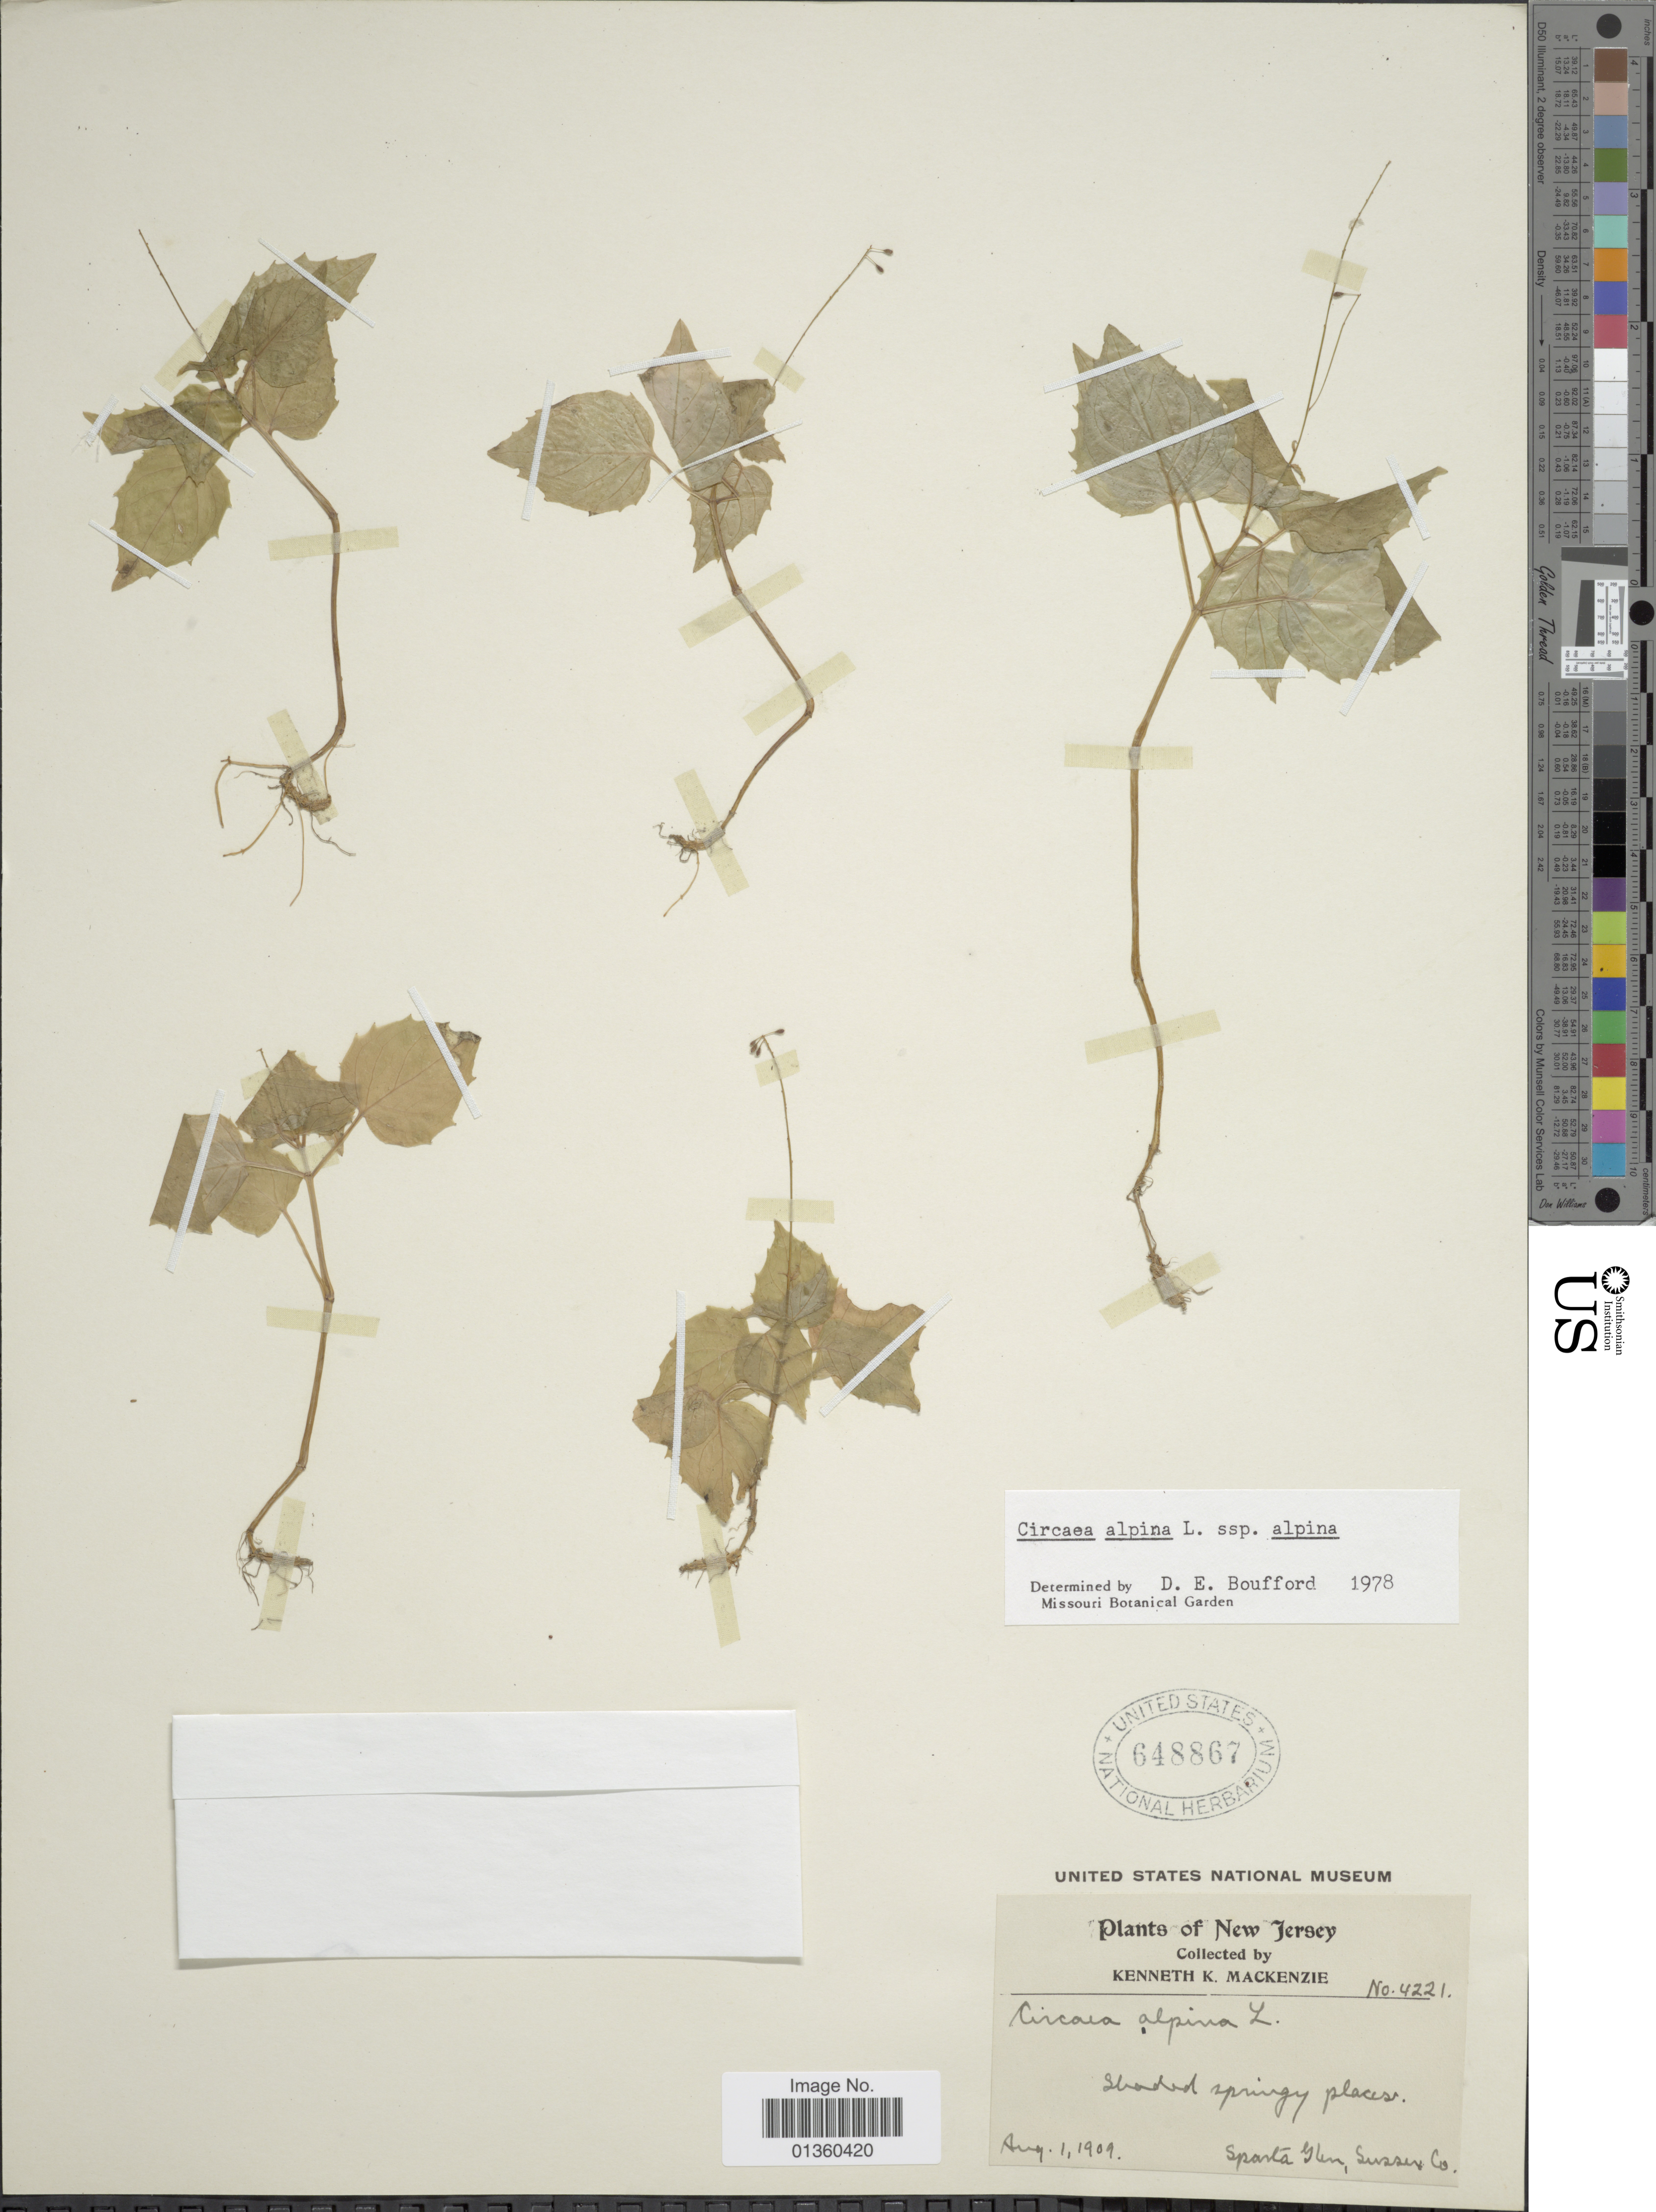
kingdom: Plantae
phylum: Tracheophyta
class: Magnoliopsida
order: Myrtales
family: Onagraceae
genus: Circaea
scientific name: Circaea alpina subsp. alpina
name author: L.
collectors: K. K. Mackenzie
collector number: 4221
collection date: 1909-08-01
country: United States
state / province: New Jersey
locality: Sparta Glen, Sussex Co.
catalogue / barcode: US 648867